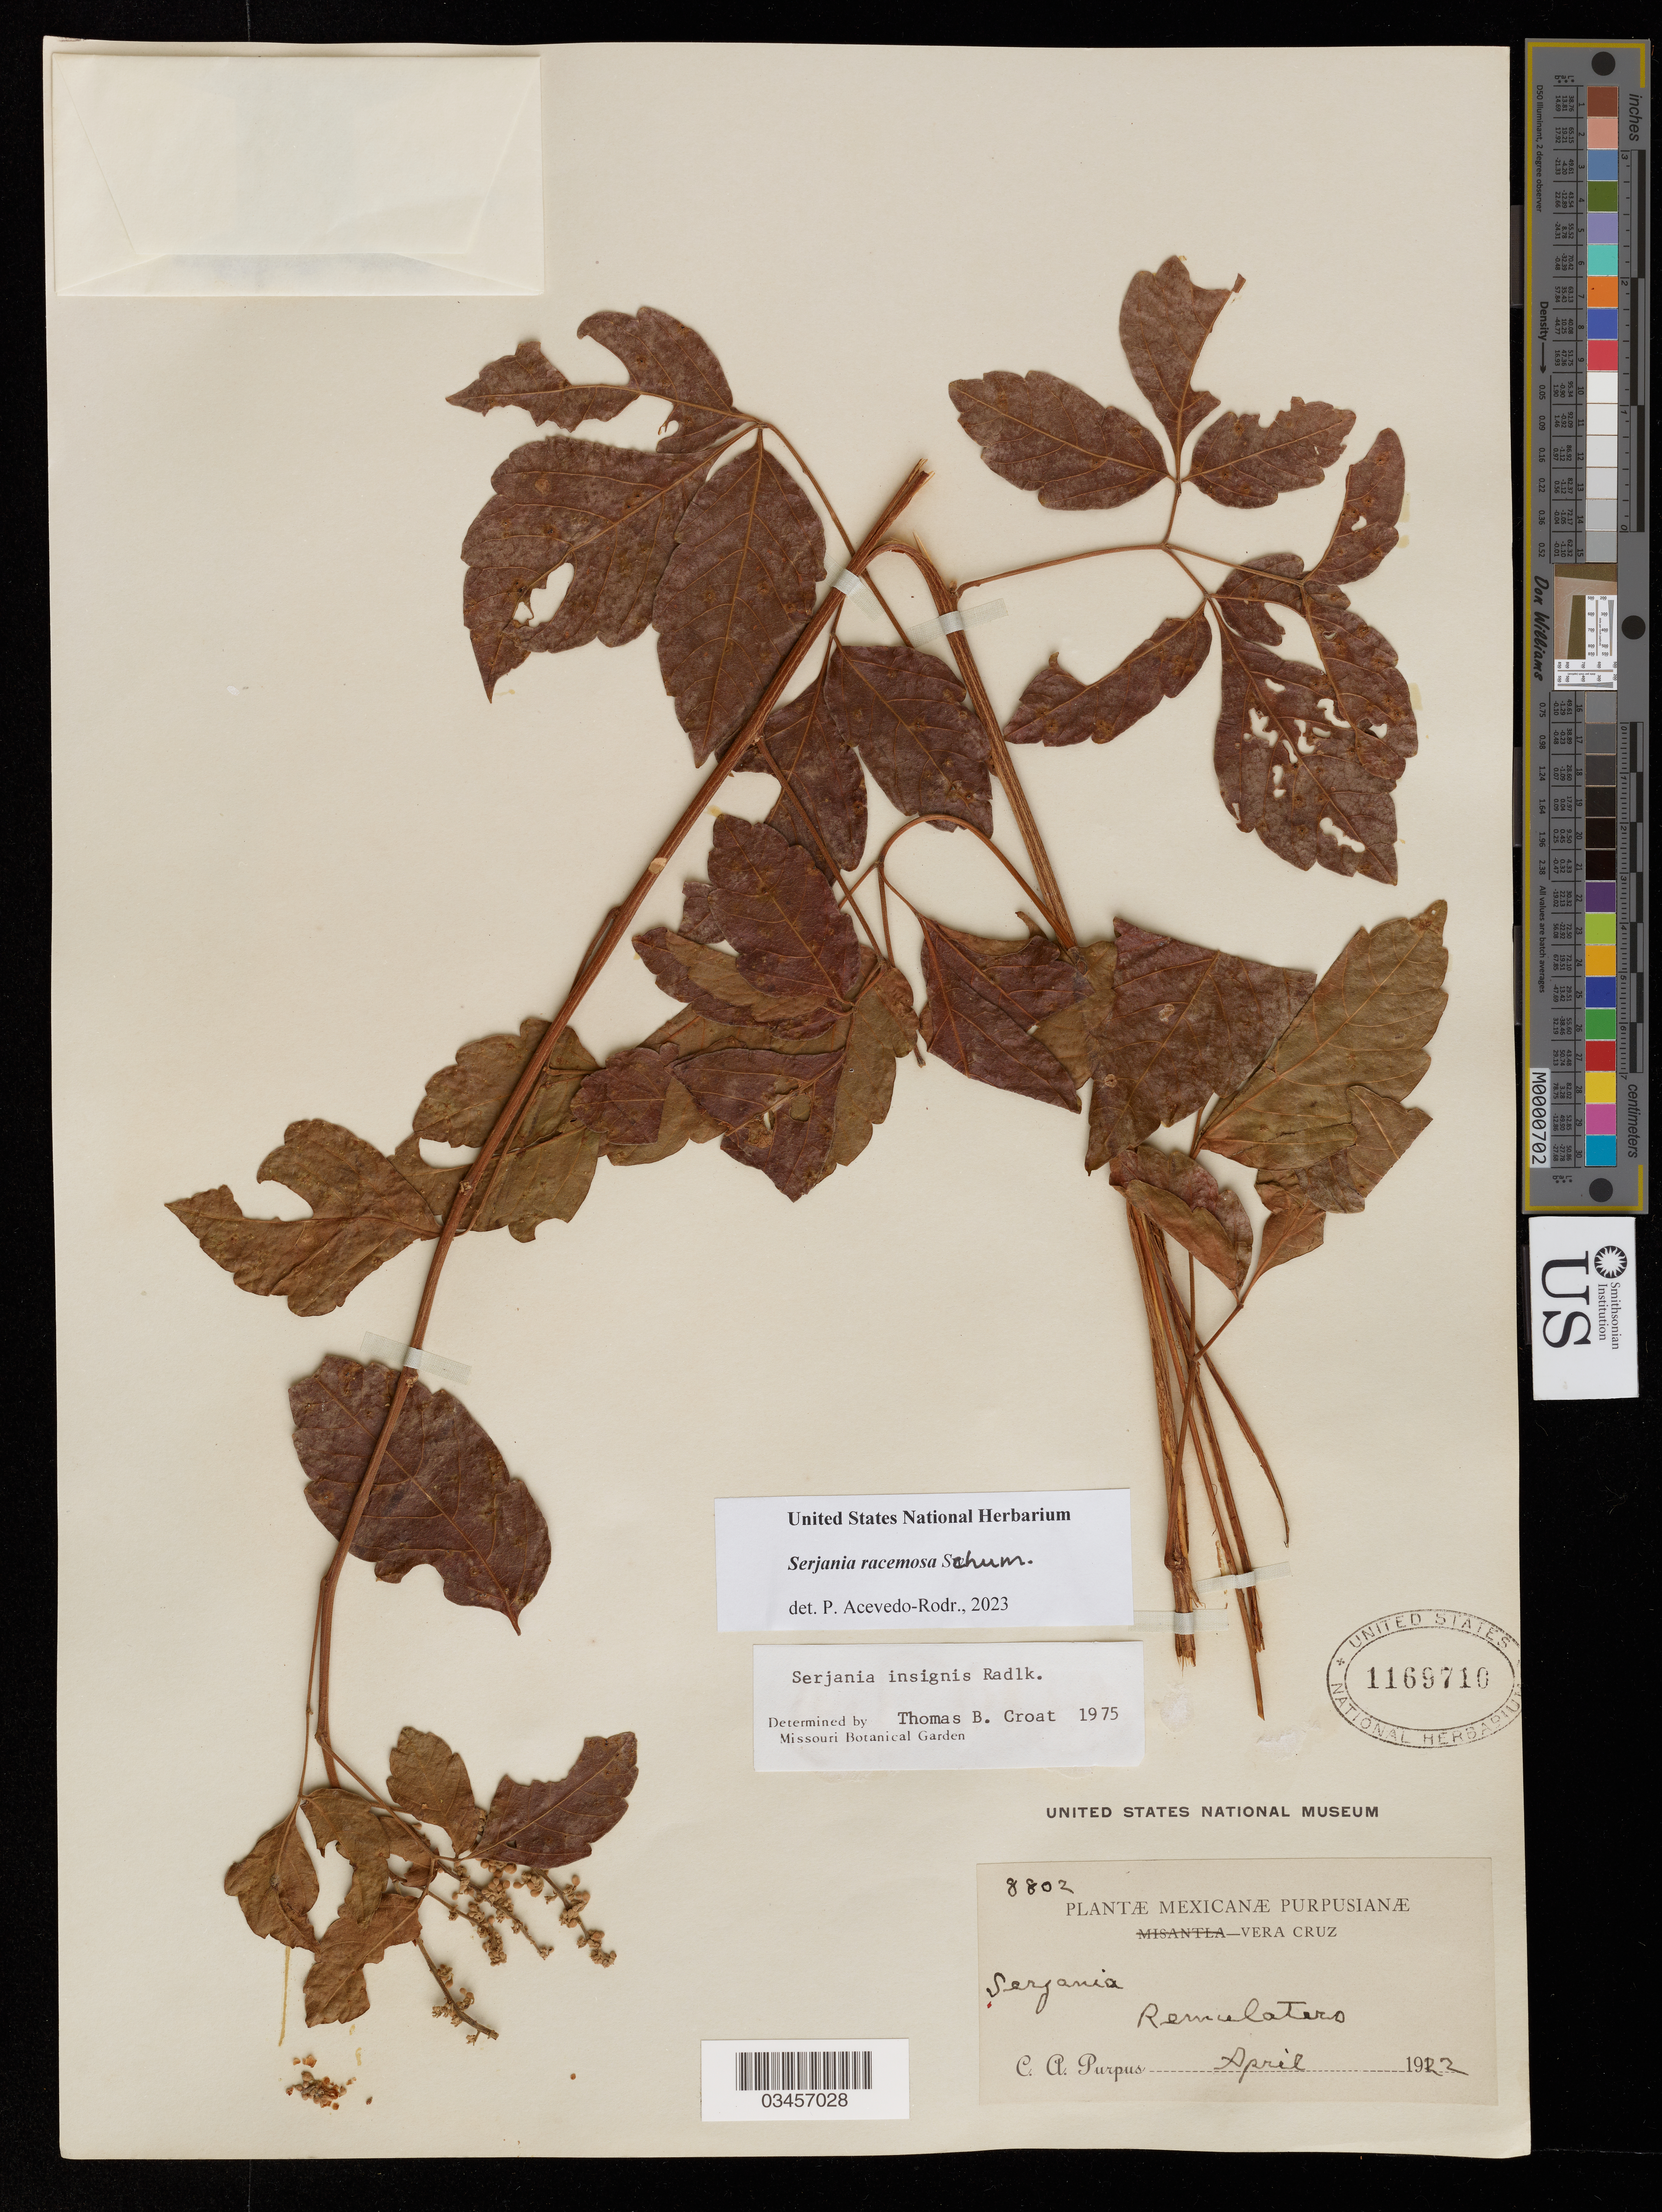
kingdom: Plantae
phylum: Tracheophyta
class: Magnoliopsida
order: Sapindales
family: Sapindaceae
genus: Serjania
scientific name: Serjania racemosa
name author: Schumach.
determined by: Acevedo-Rodriguez, P., (US), Smithsonian Institution - National Museum of Natural History (UNITED STATES)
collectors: C. A. Purpus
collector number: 8802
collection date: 1922-04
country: Mexico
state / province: Veracruz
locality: Remulatero.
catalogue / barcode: US 1169710